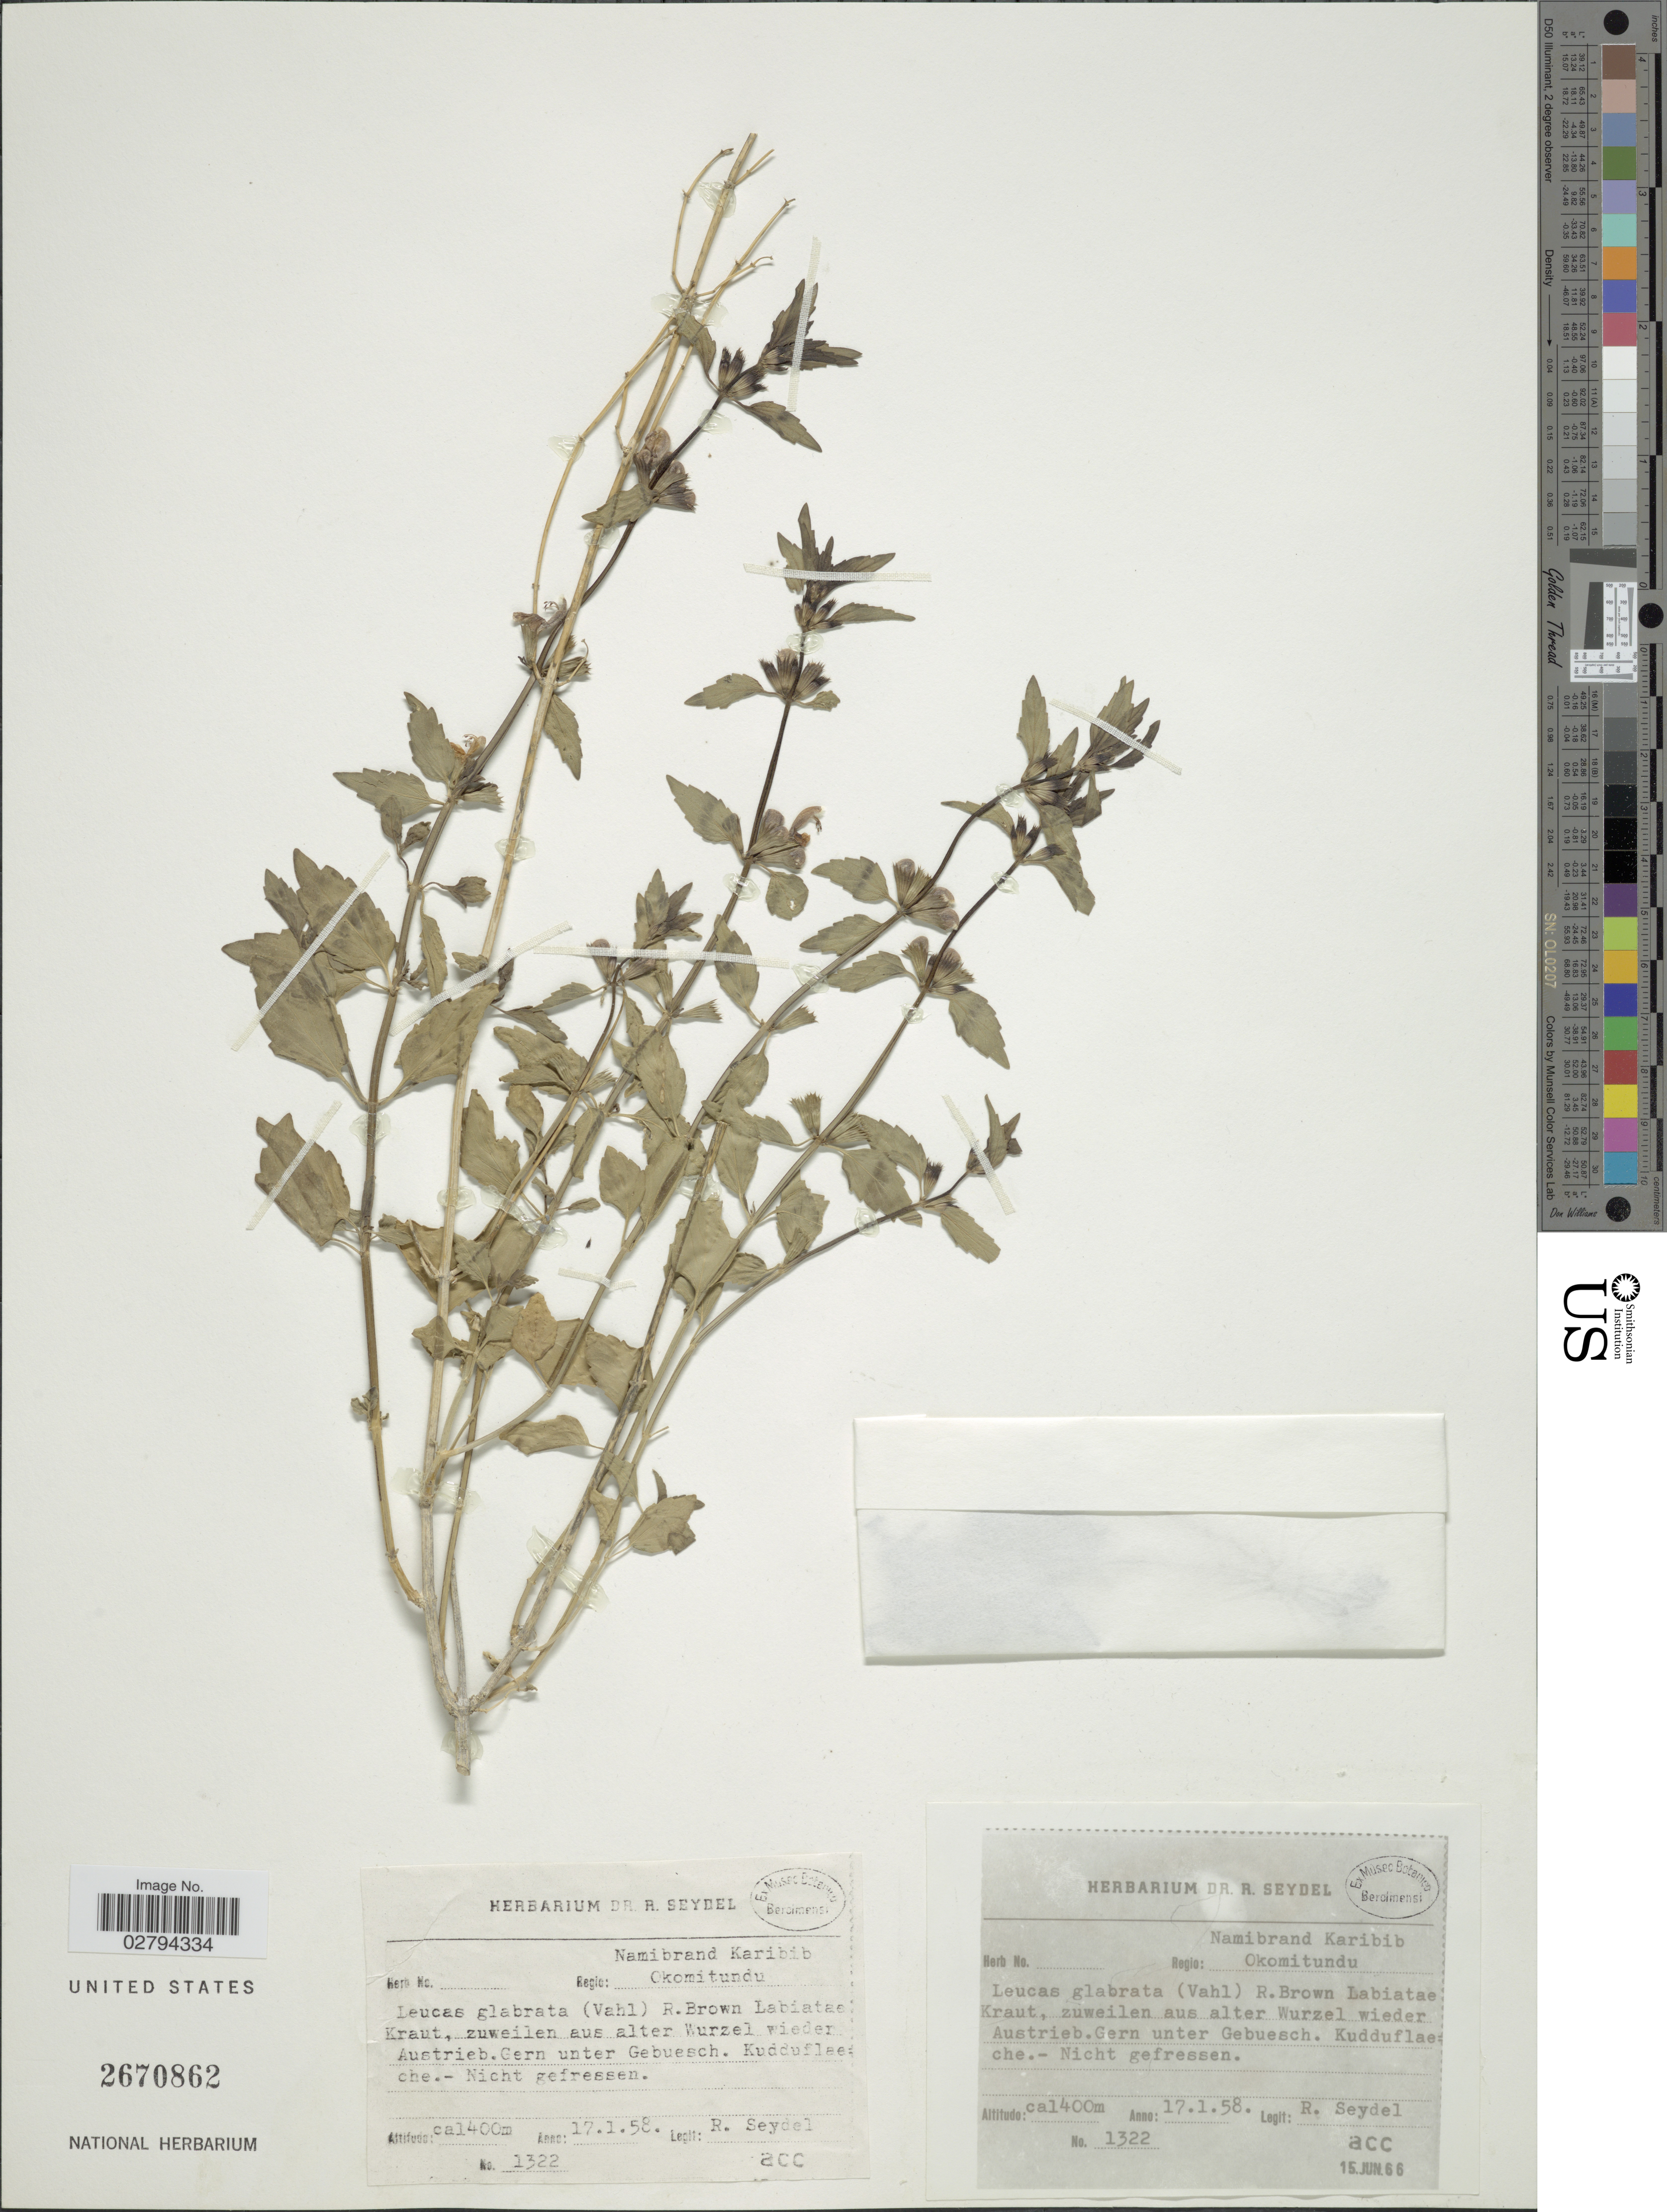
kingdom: Plantae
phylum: Tracheophyta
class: Magnoliopsida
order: Lamiales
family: Lamiaceae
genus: Leucas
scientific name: Leucas glabrata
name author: (Vahl) Sm.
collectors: R. Seydel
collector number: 1322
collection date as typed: Transcribed d/m/y: 17/1/58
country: Namibia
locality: Regio Namibrand Karibib. Okomitundu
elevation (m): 1400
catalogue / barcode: US 2670862